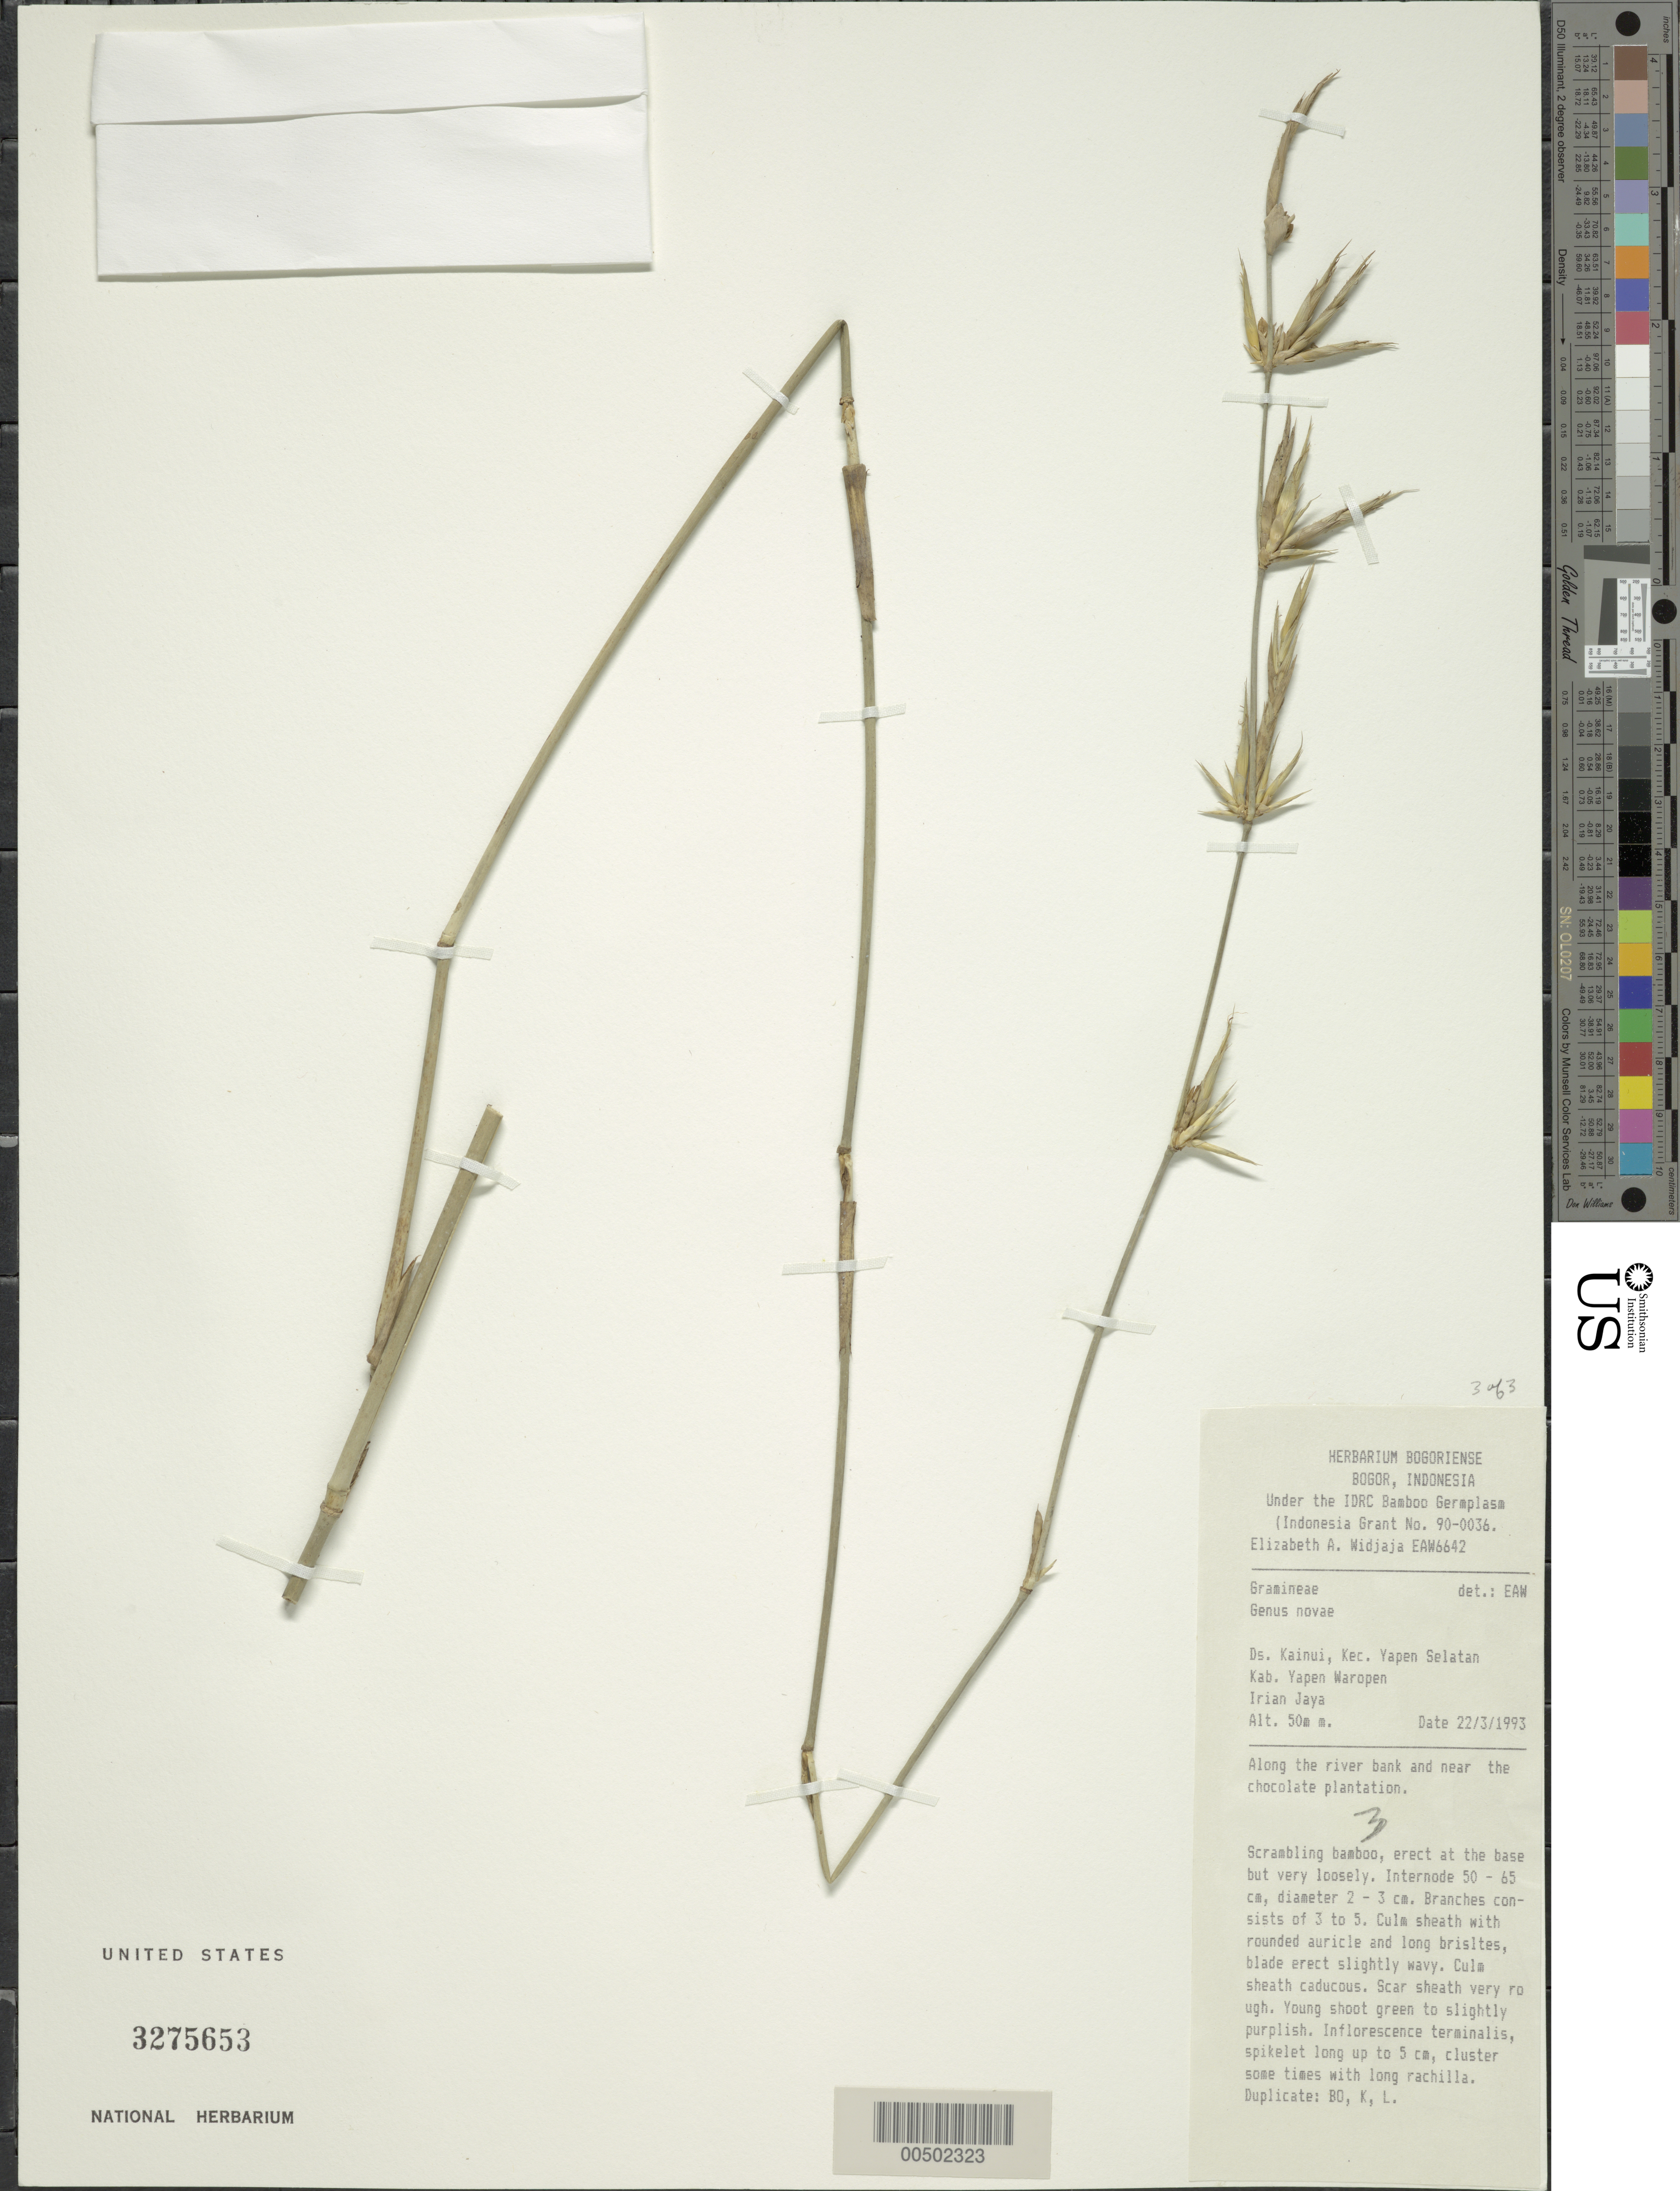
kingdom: Plantae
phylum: Tracheophyta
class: Liliopsida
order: Poales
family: Poaceae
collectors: E. A. Widjaja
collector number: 6642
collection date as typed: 22 Mar 1993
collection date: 1993-03-22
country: Indonesia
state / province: Papua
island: New Guinea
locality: Ds. kainui, kec. yapen selatan, kab. yapen waropen. Irian Jaya.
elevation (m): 50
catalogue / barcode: US 3275653